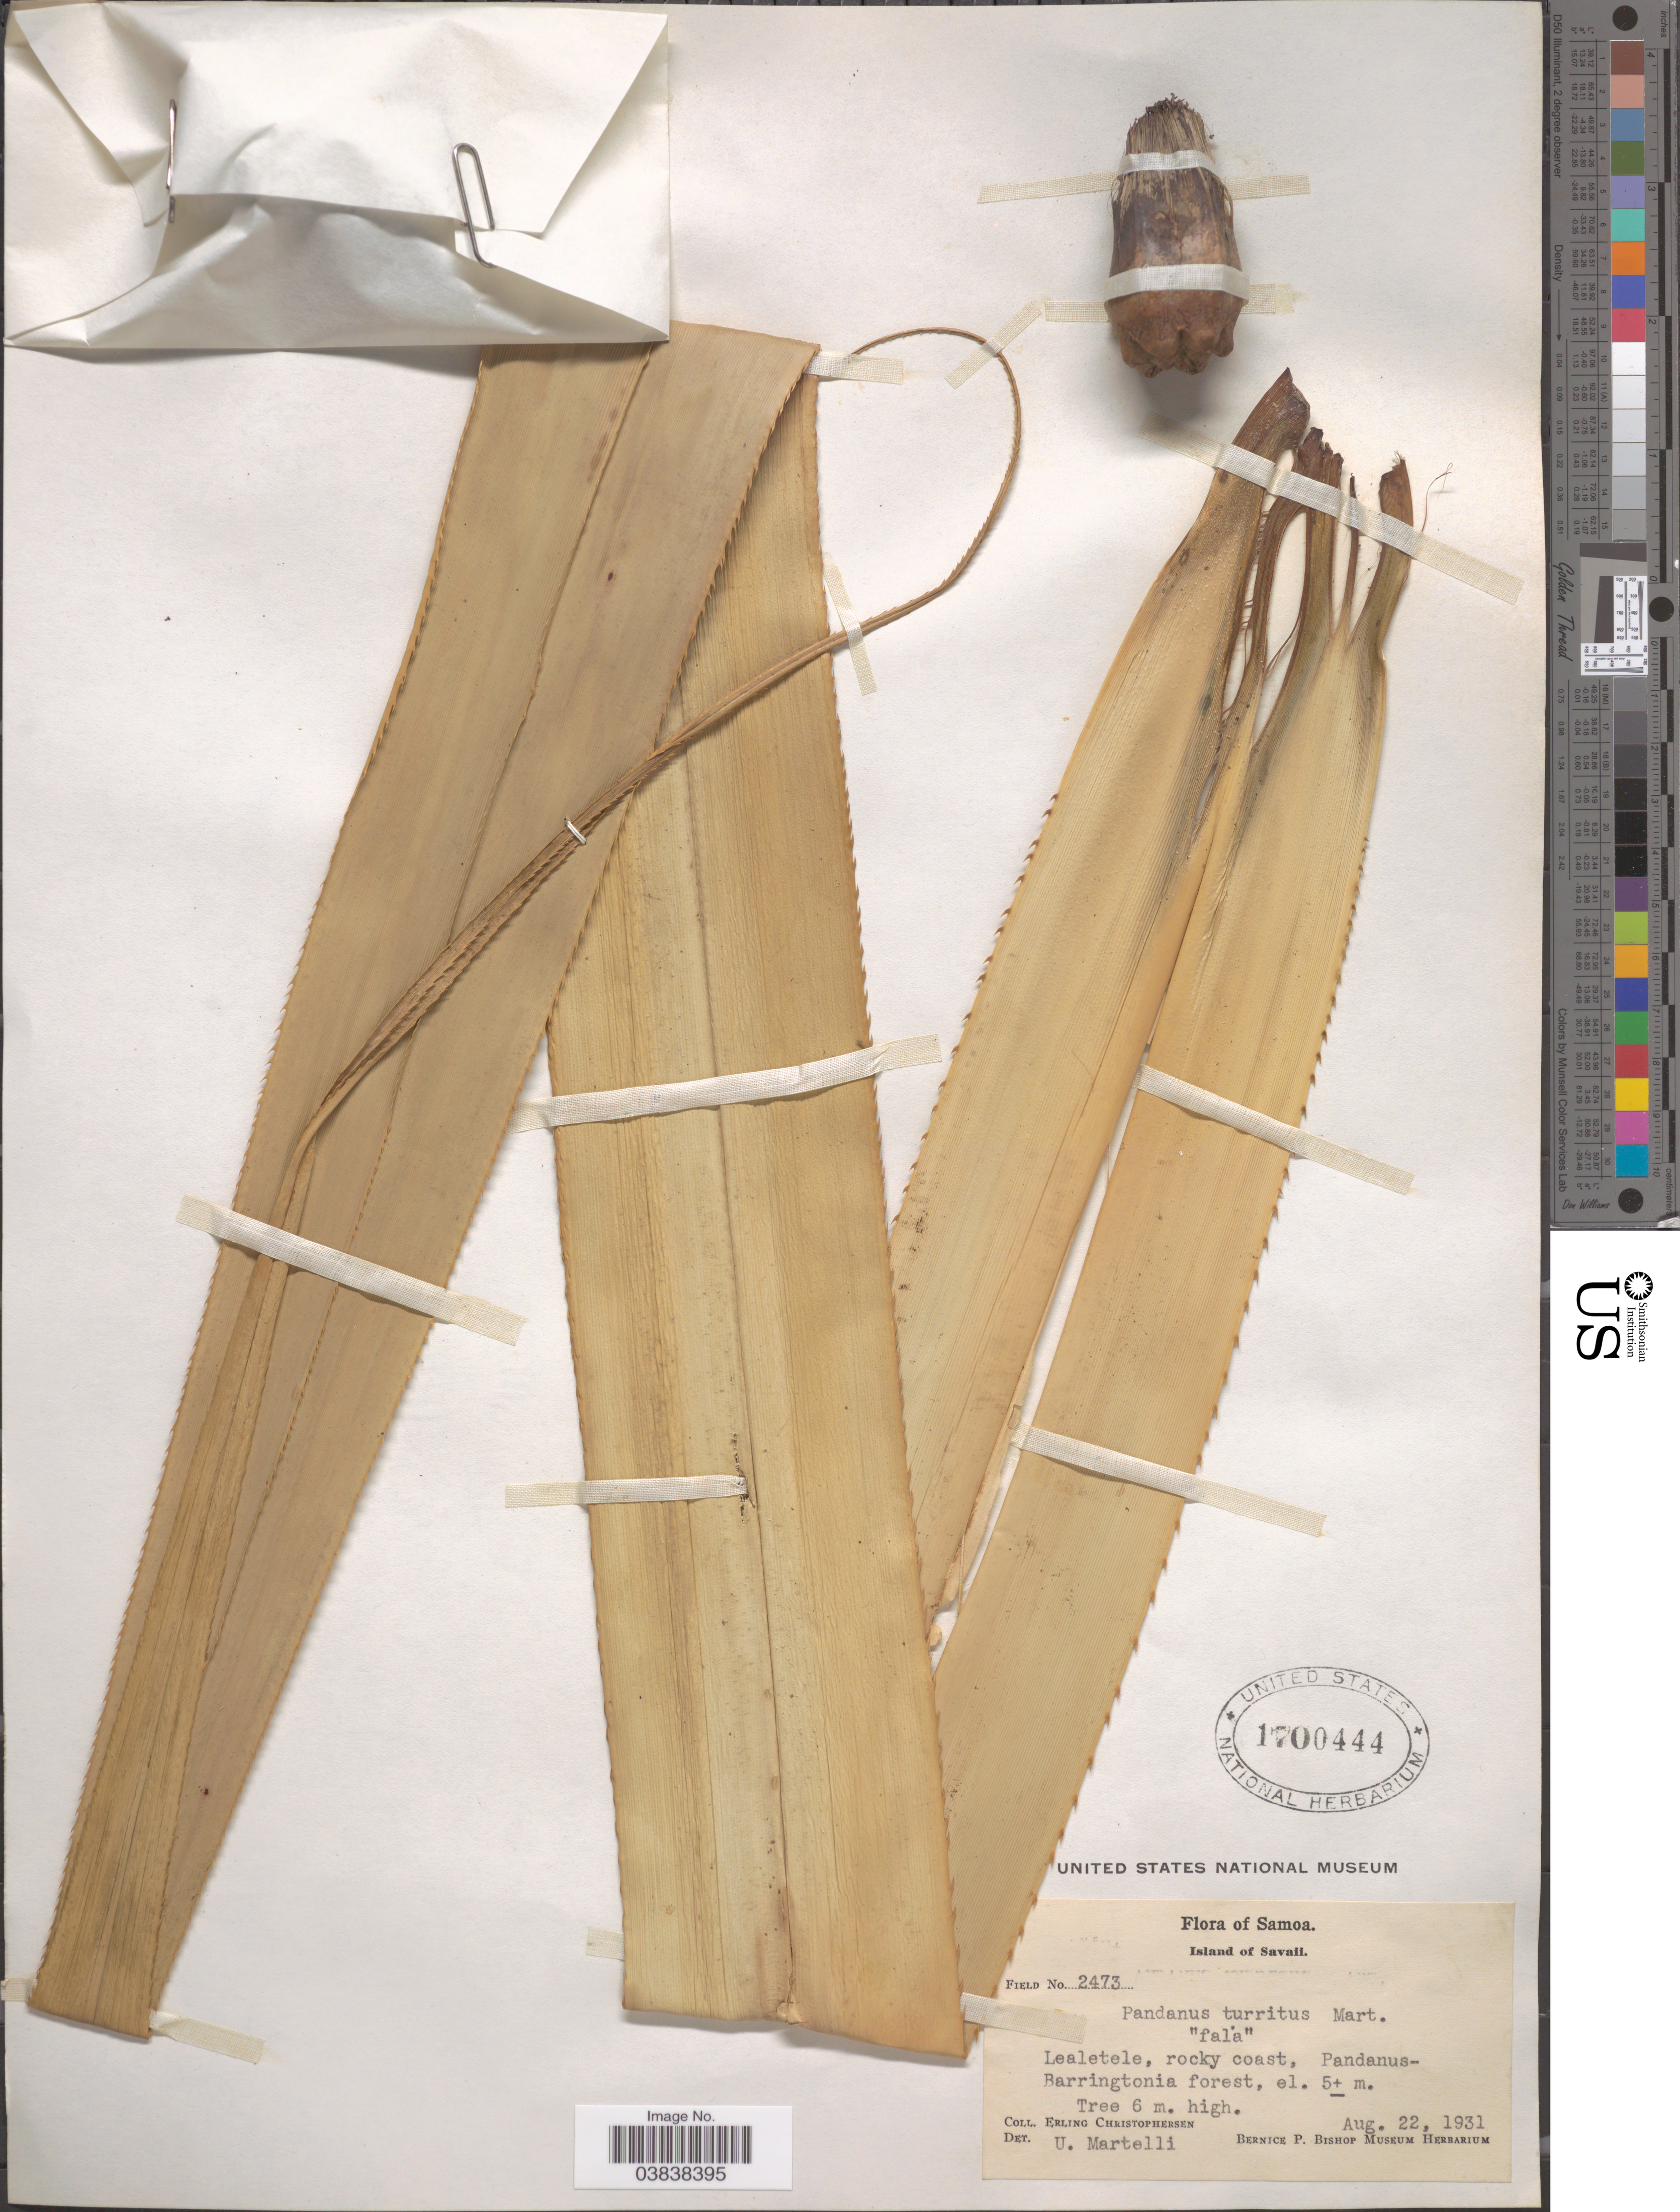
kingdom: Plantae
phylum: Tracheophyta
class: Liliopsida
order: Pandanales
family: Pandanaceae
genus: Pandanus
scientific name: Pandanus turritus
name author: Martelli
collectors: E. Christophersen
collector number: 2473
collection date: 1931-08-22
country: Samoa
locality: Samoa. Island of Savaii. Lealetele, rocky coast.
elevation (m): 5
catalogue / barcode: US 1700444